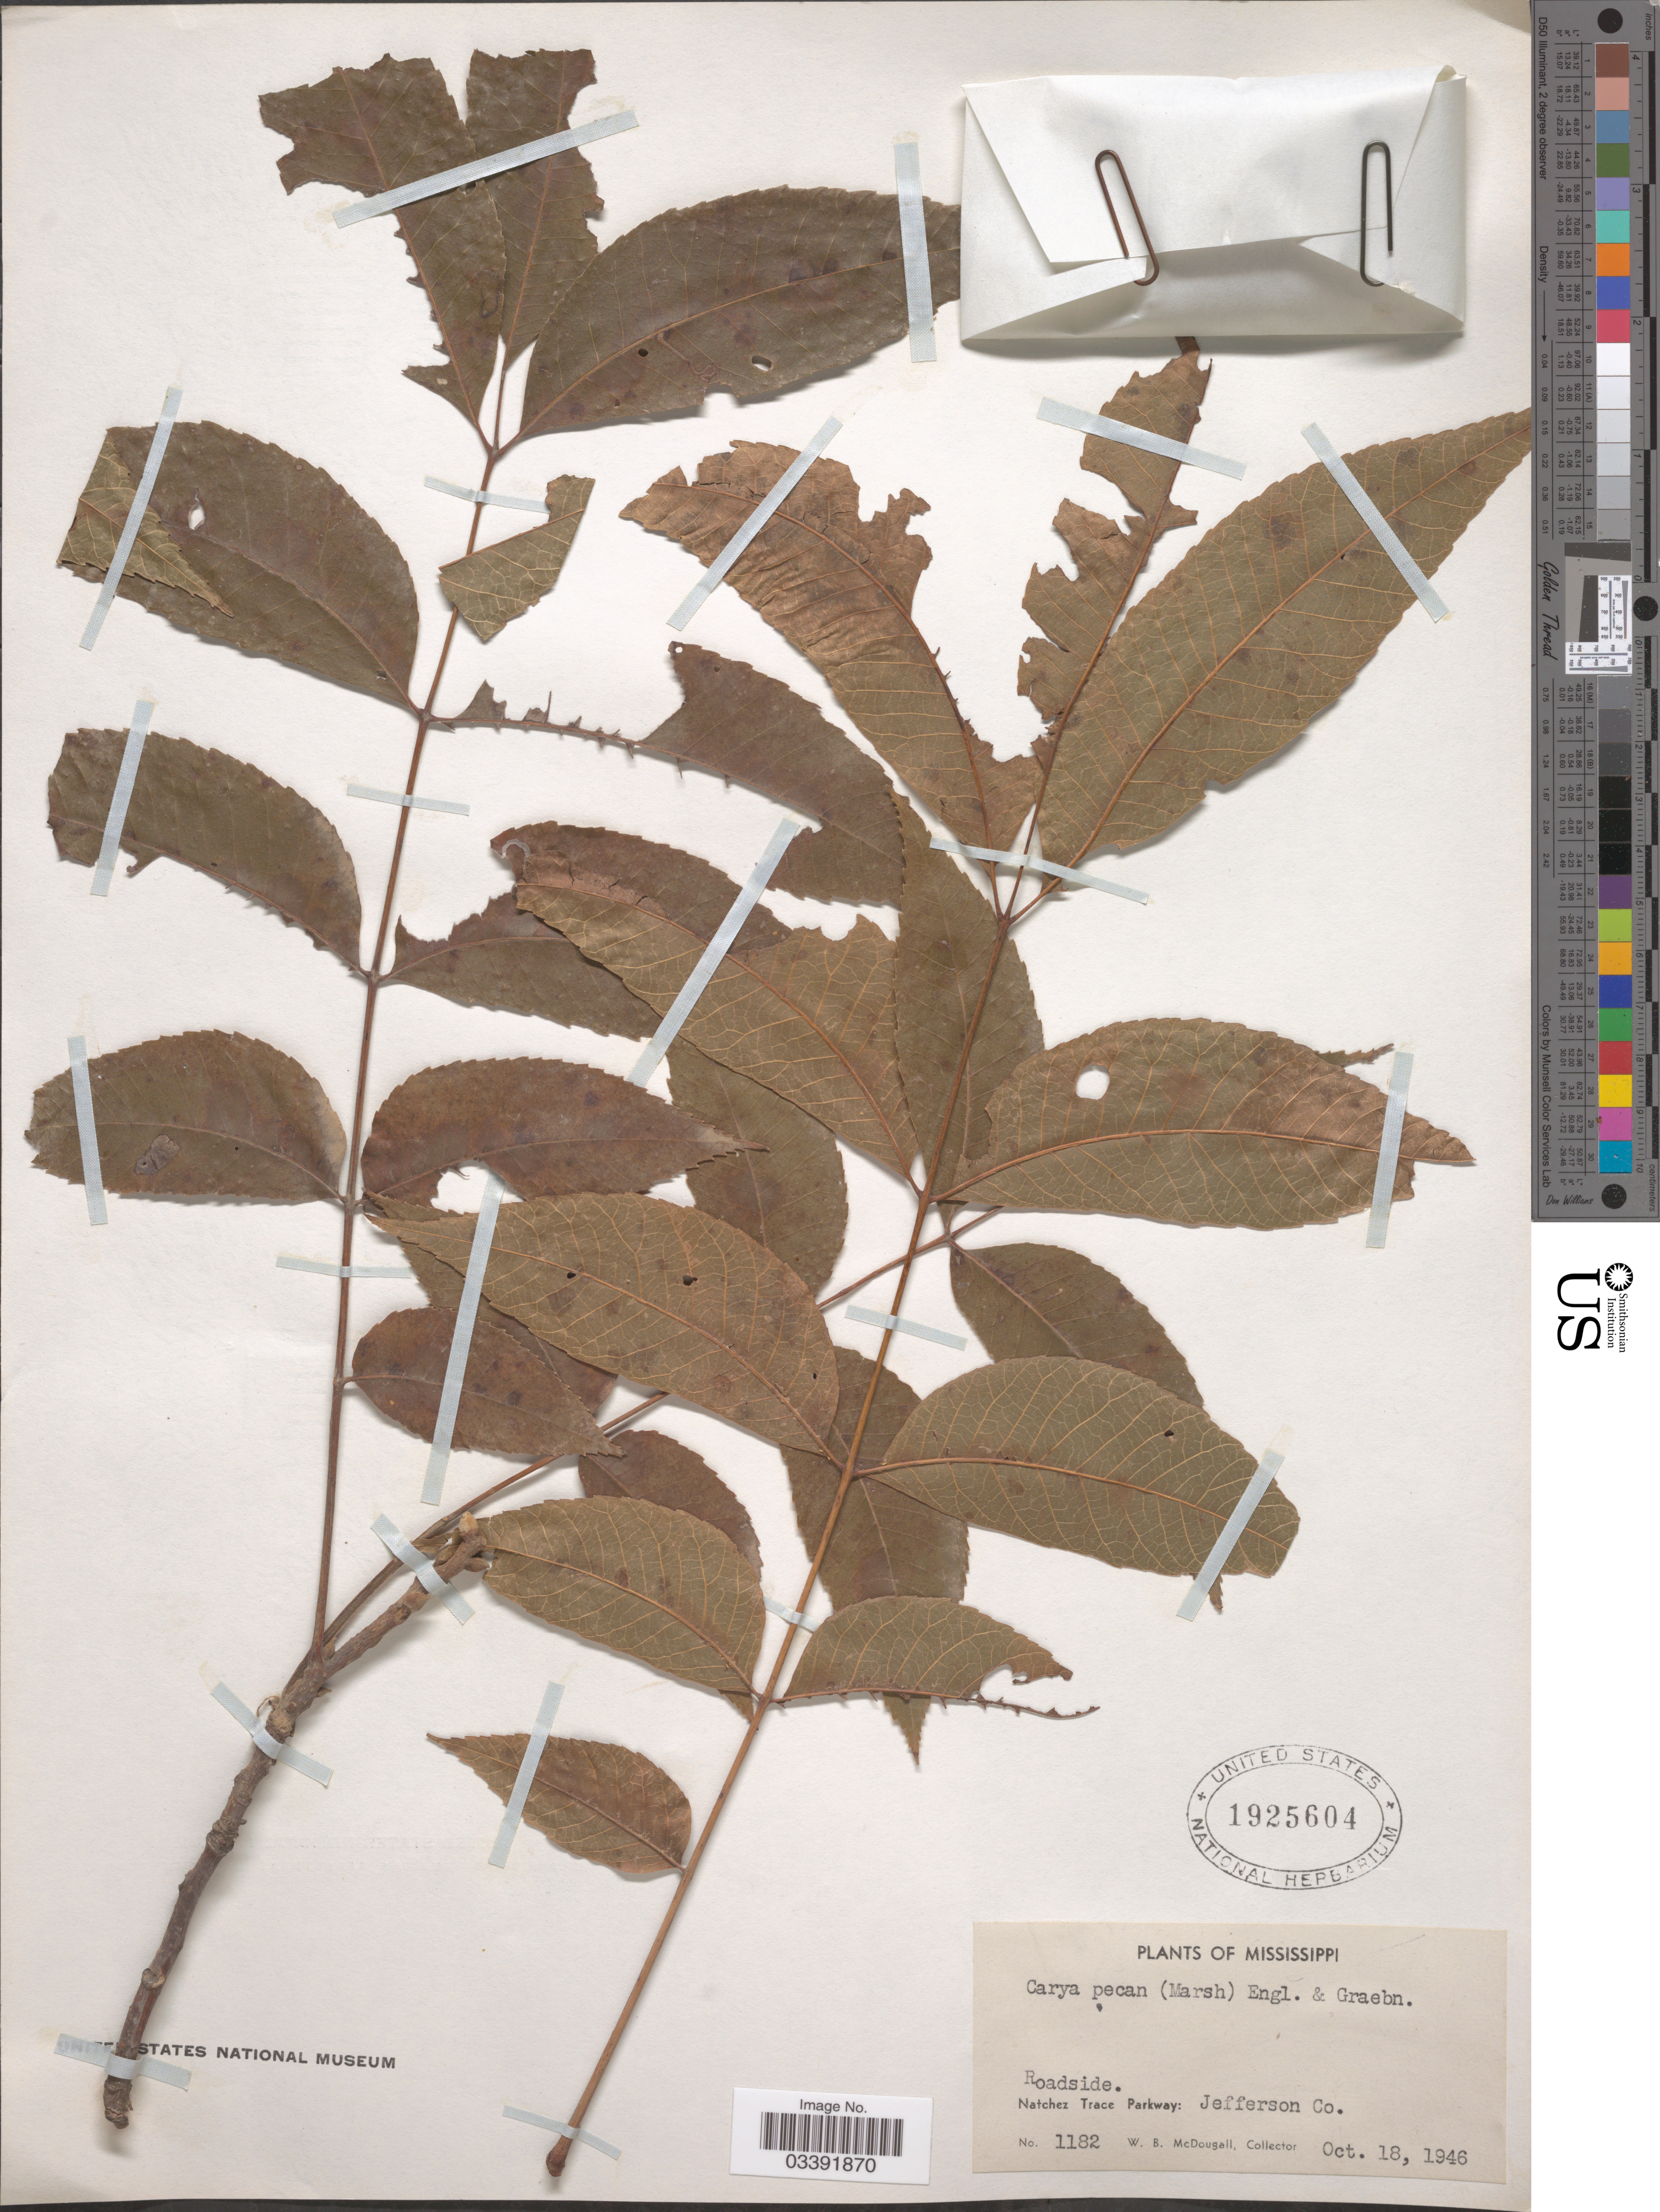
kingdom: Plantae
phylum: Tracheophyta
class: Magnoliopsida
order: Fagales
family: Juglandaceae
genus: Carya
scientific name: Carya illinoinensis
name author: (Wangenh.) K. Koch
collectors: W. B. McDougall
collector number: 1182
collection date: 1946-10-18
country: United States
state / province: Mississippi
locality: Natchez Trace Parkway: Jefferson Co.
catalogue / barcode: US 1925604